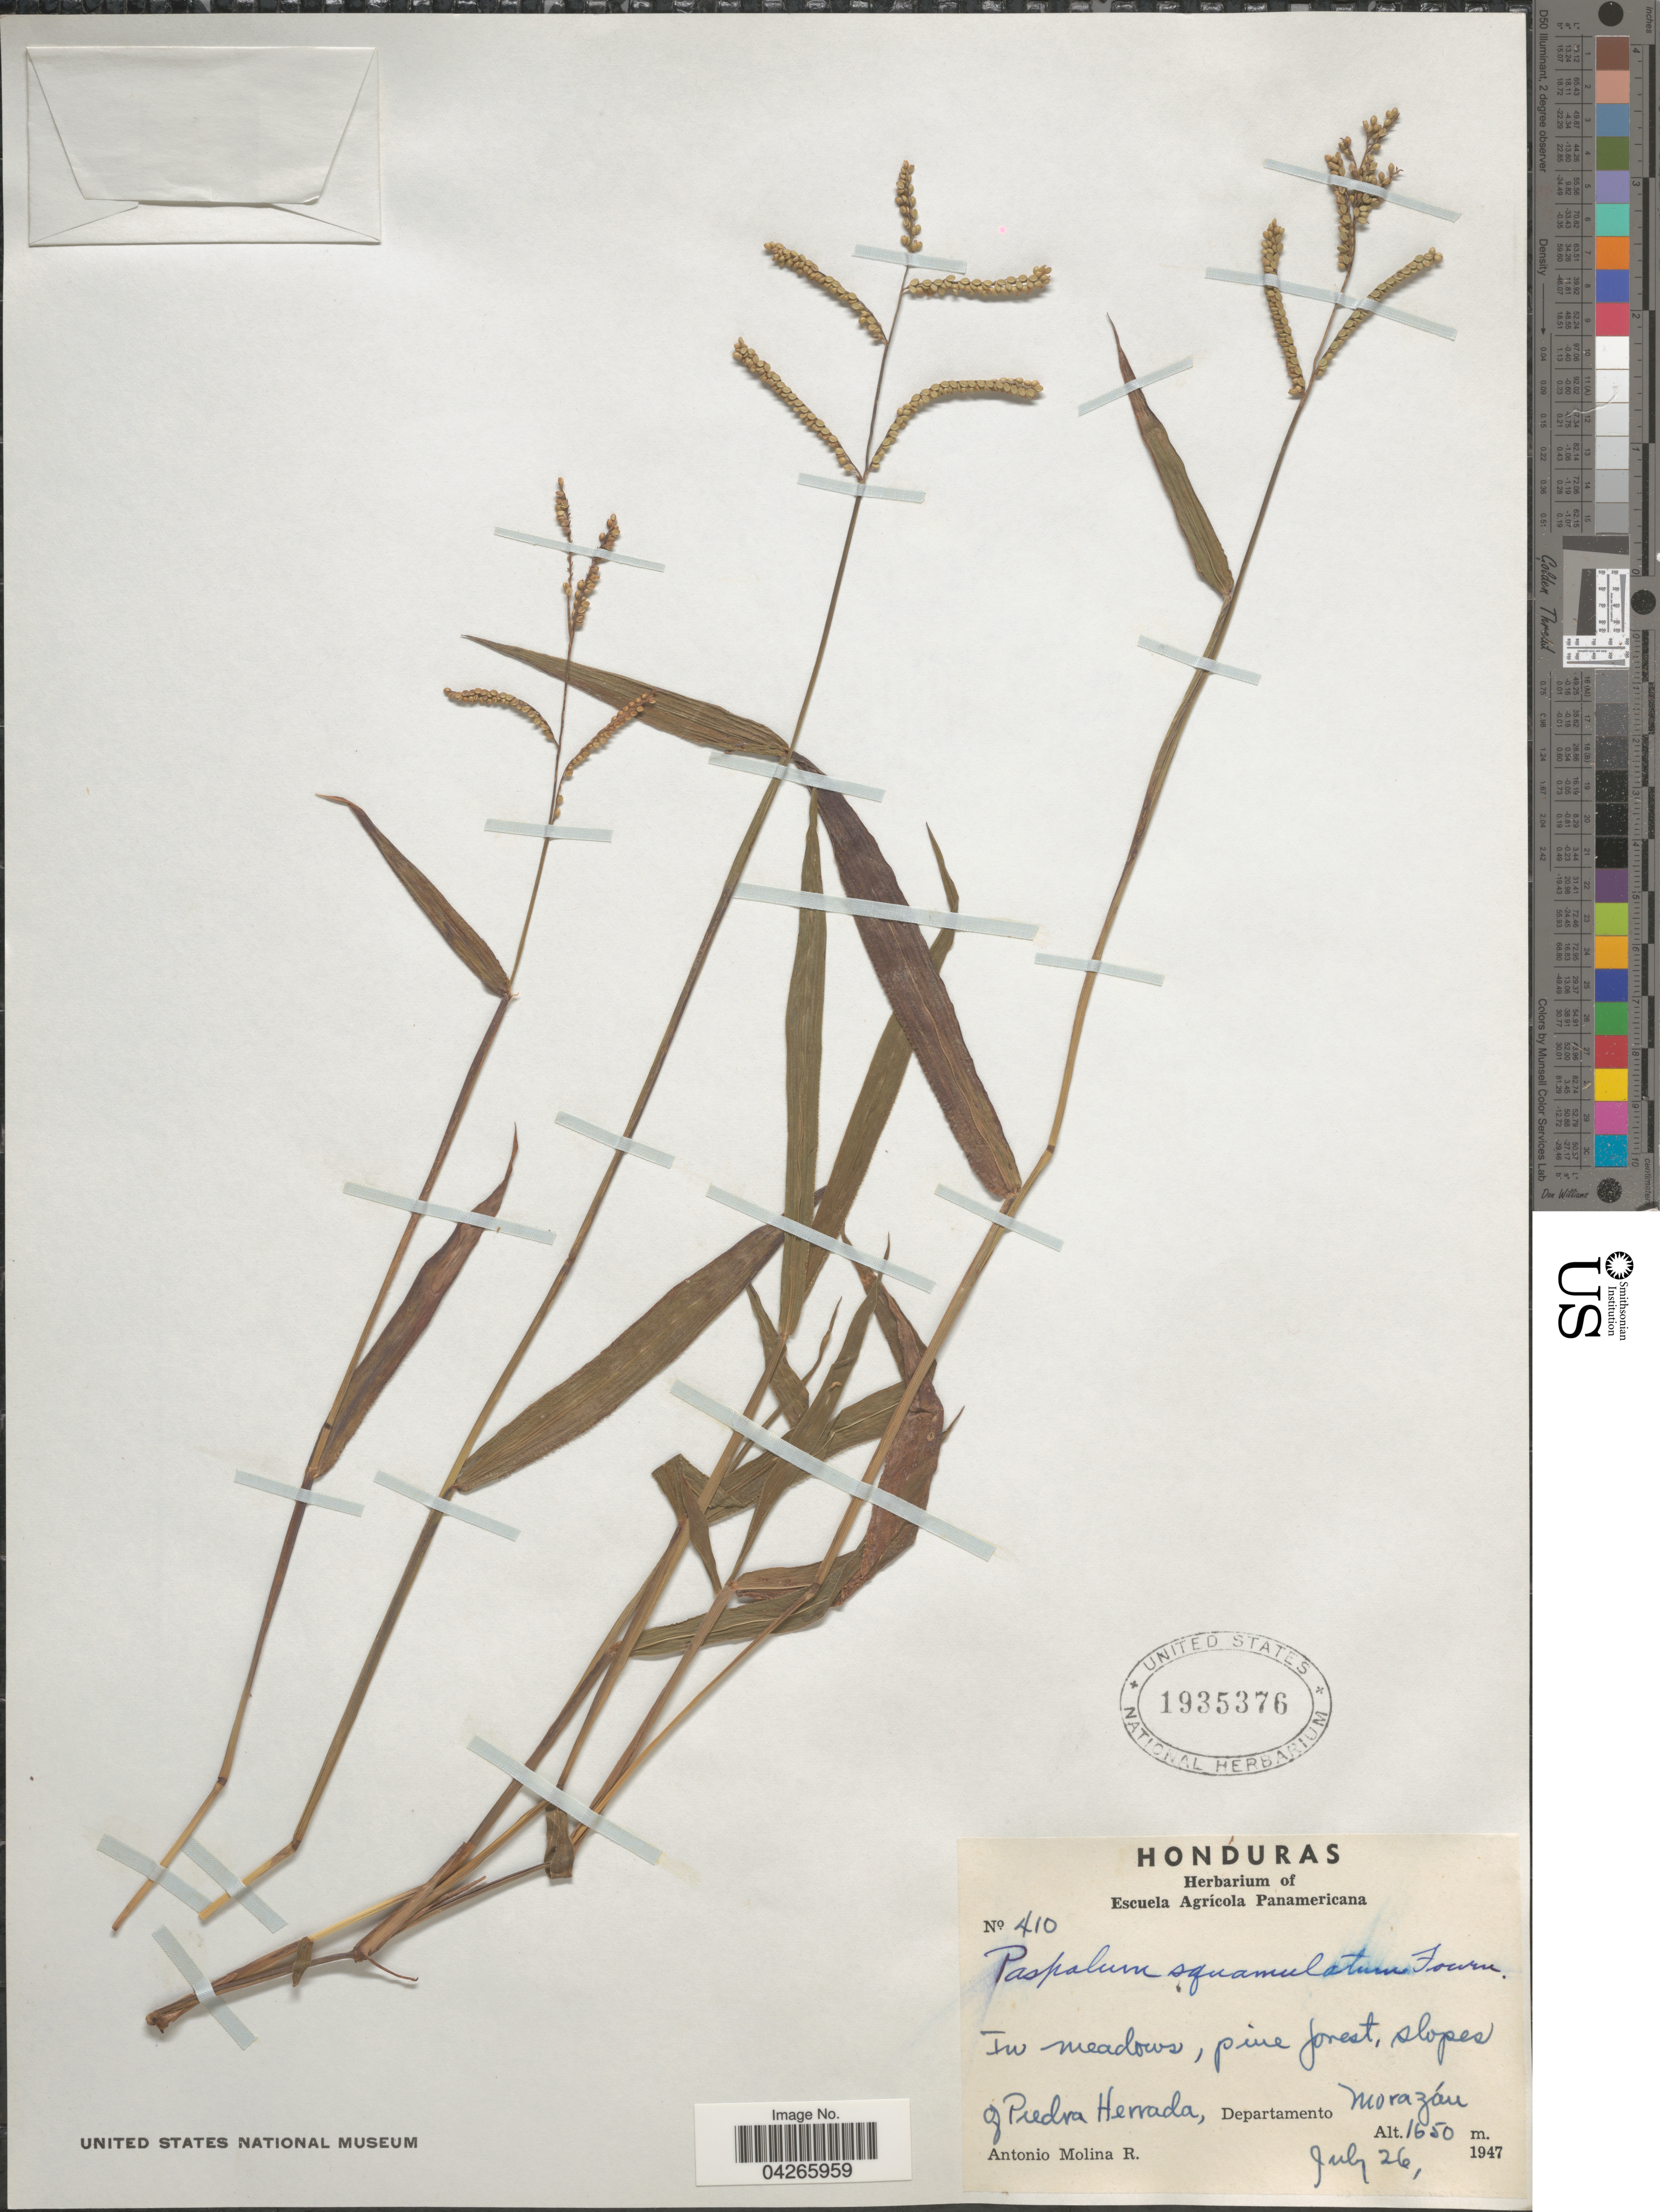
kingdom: Plantae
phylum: Tracheophyta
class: Liliopsida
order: Poales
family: Poaceae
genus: Paspalum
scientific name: Paspalum squamulatum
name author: E. Fourn.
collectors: A. Molina R.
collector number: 410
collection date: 1947-07-26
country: Honduras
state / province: Fco. Morazán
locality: Slopes of Piedra Herrada, Departamento Morazán.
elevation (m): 1650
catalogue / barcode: US 1935376